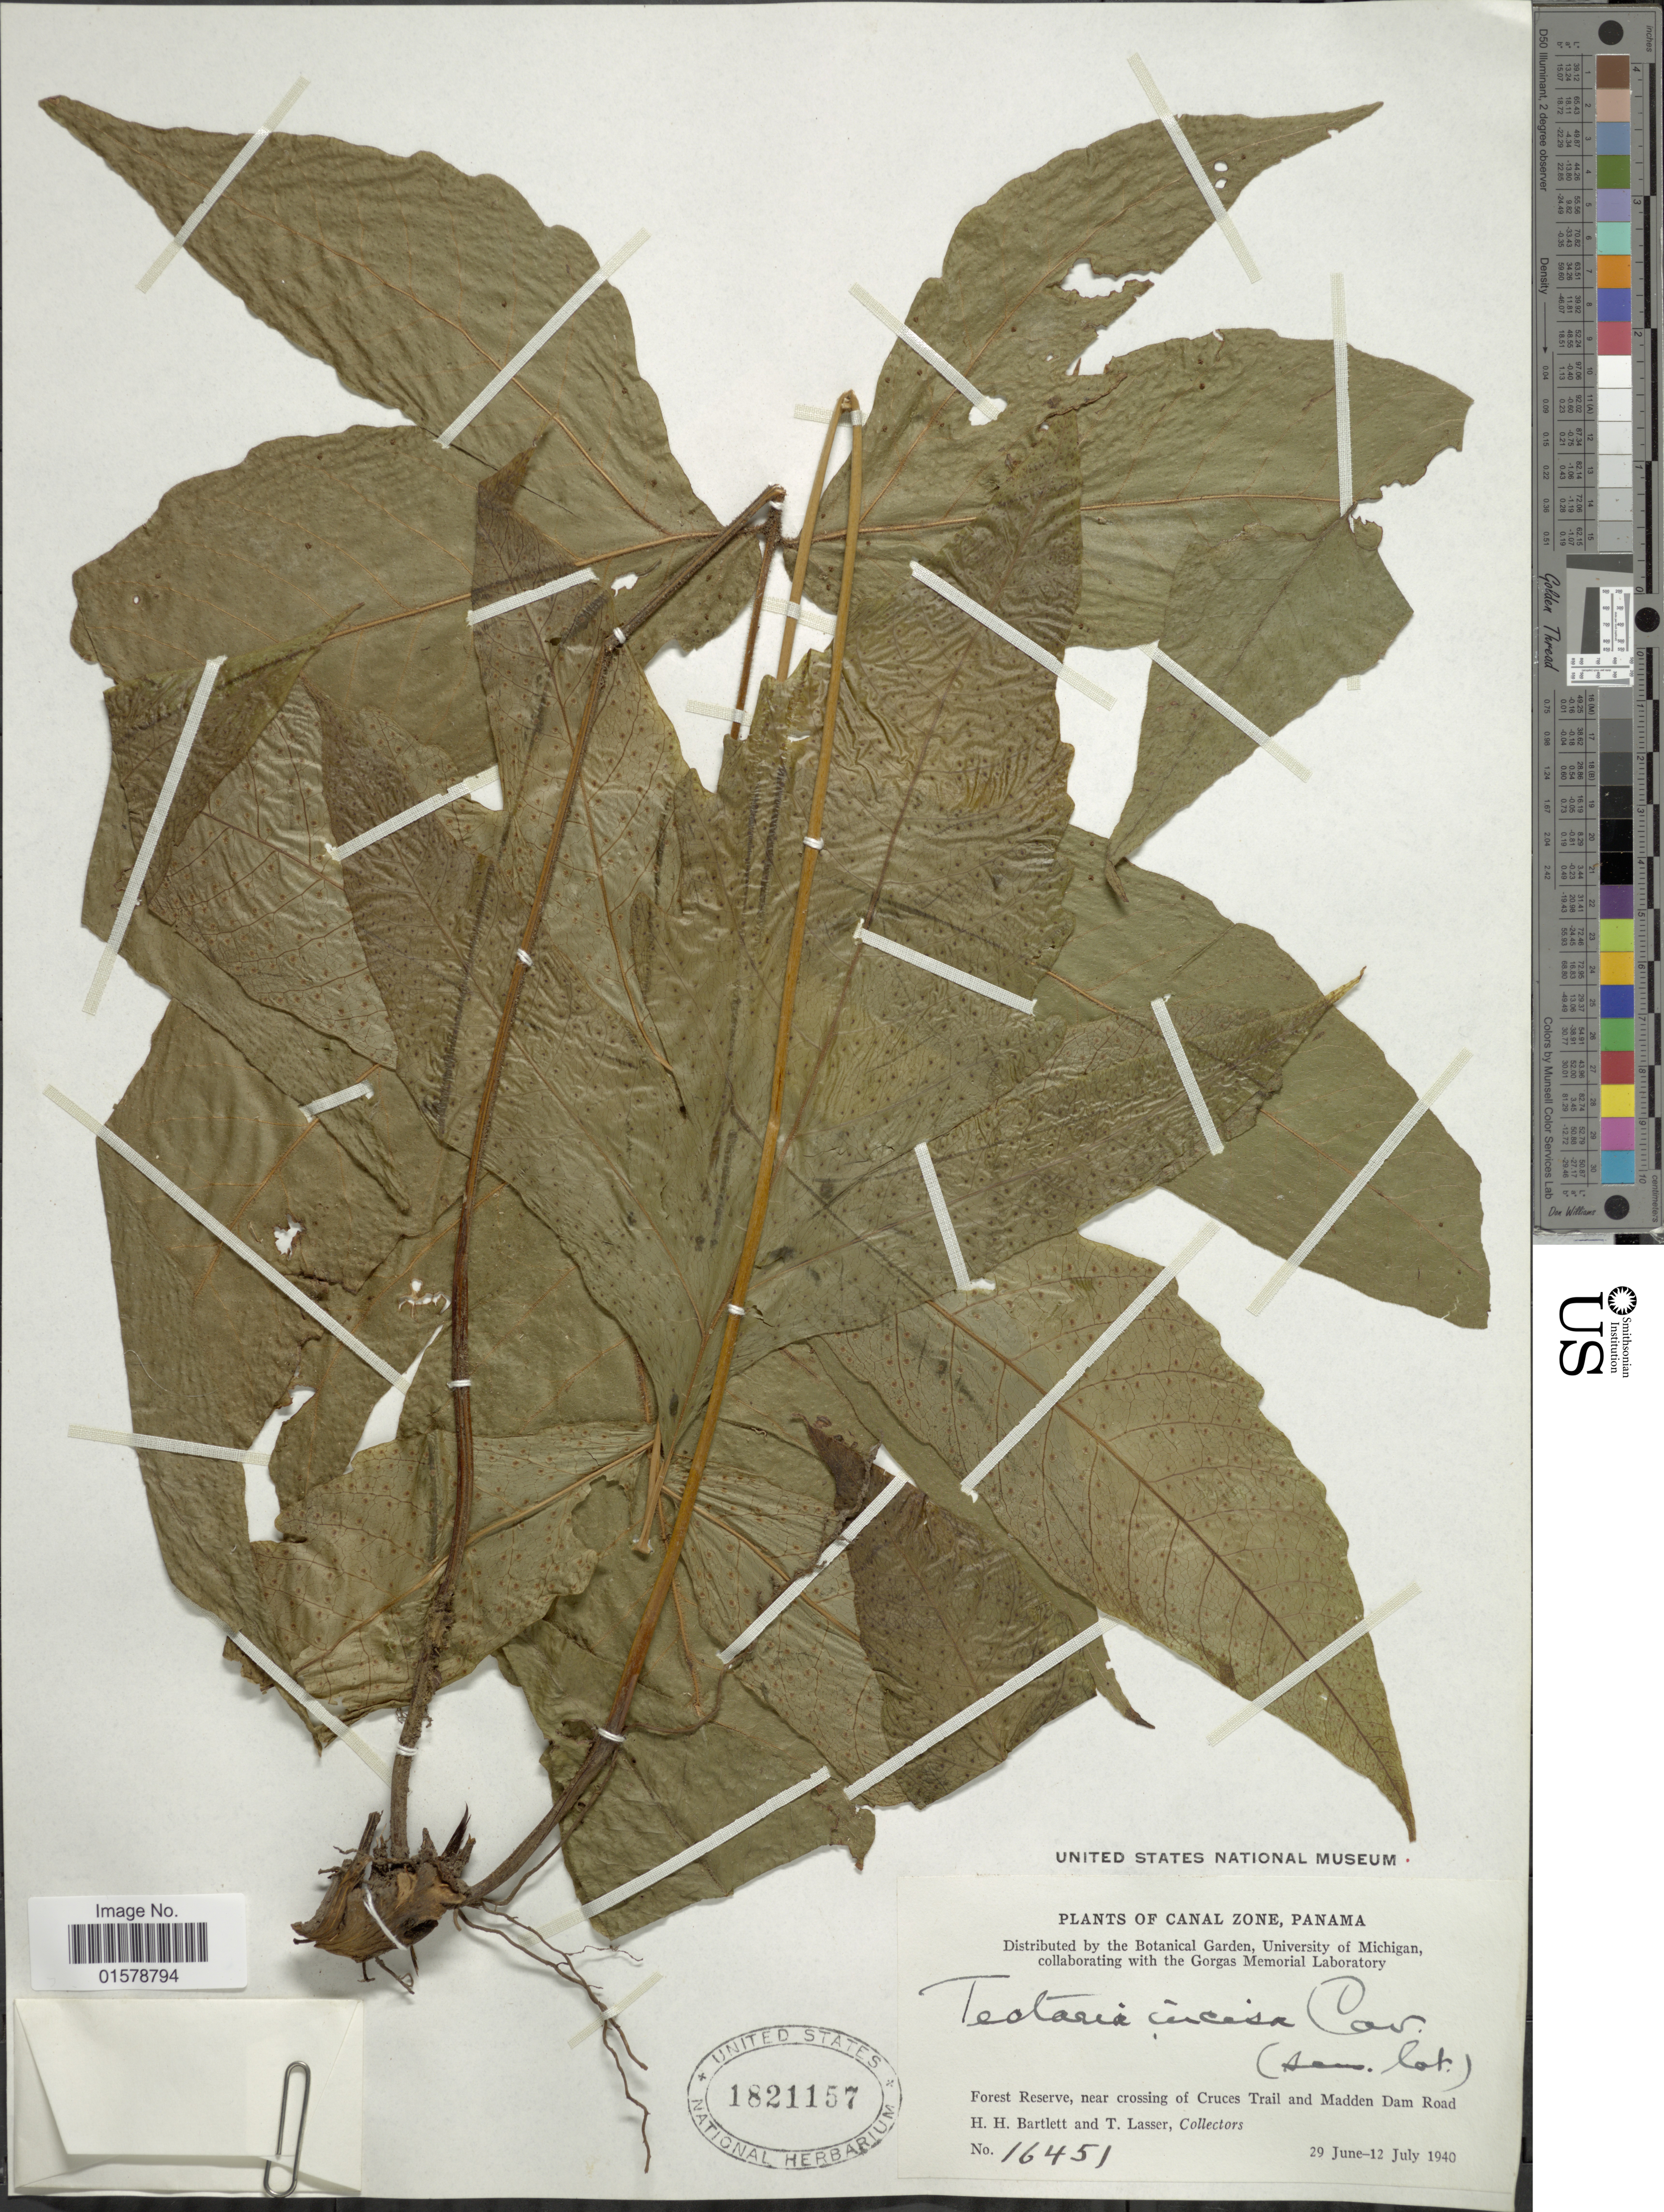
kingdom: Plantae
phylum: Tracheophyta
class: Polypodiopsida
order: Polypodiales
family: Tectariaceae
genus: Tectaria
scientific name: Tectaria pilosa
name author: (Fée) Maxon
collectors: H. H. Bartlett & T. Lasser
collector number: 16451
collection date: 1940-06-29/1940-07-12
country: Panama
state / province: Colón / Panamá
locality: Forest Reserve, near crossing of Cruces Trail and Madden Dam Road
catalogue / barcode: US 1821157